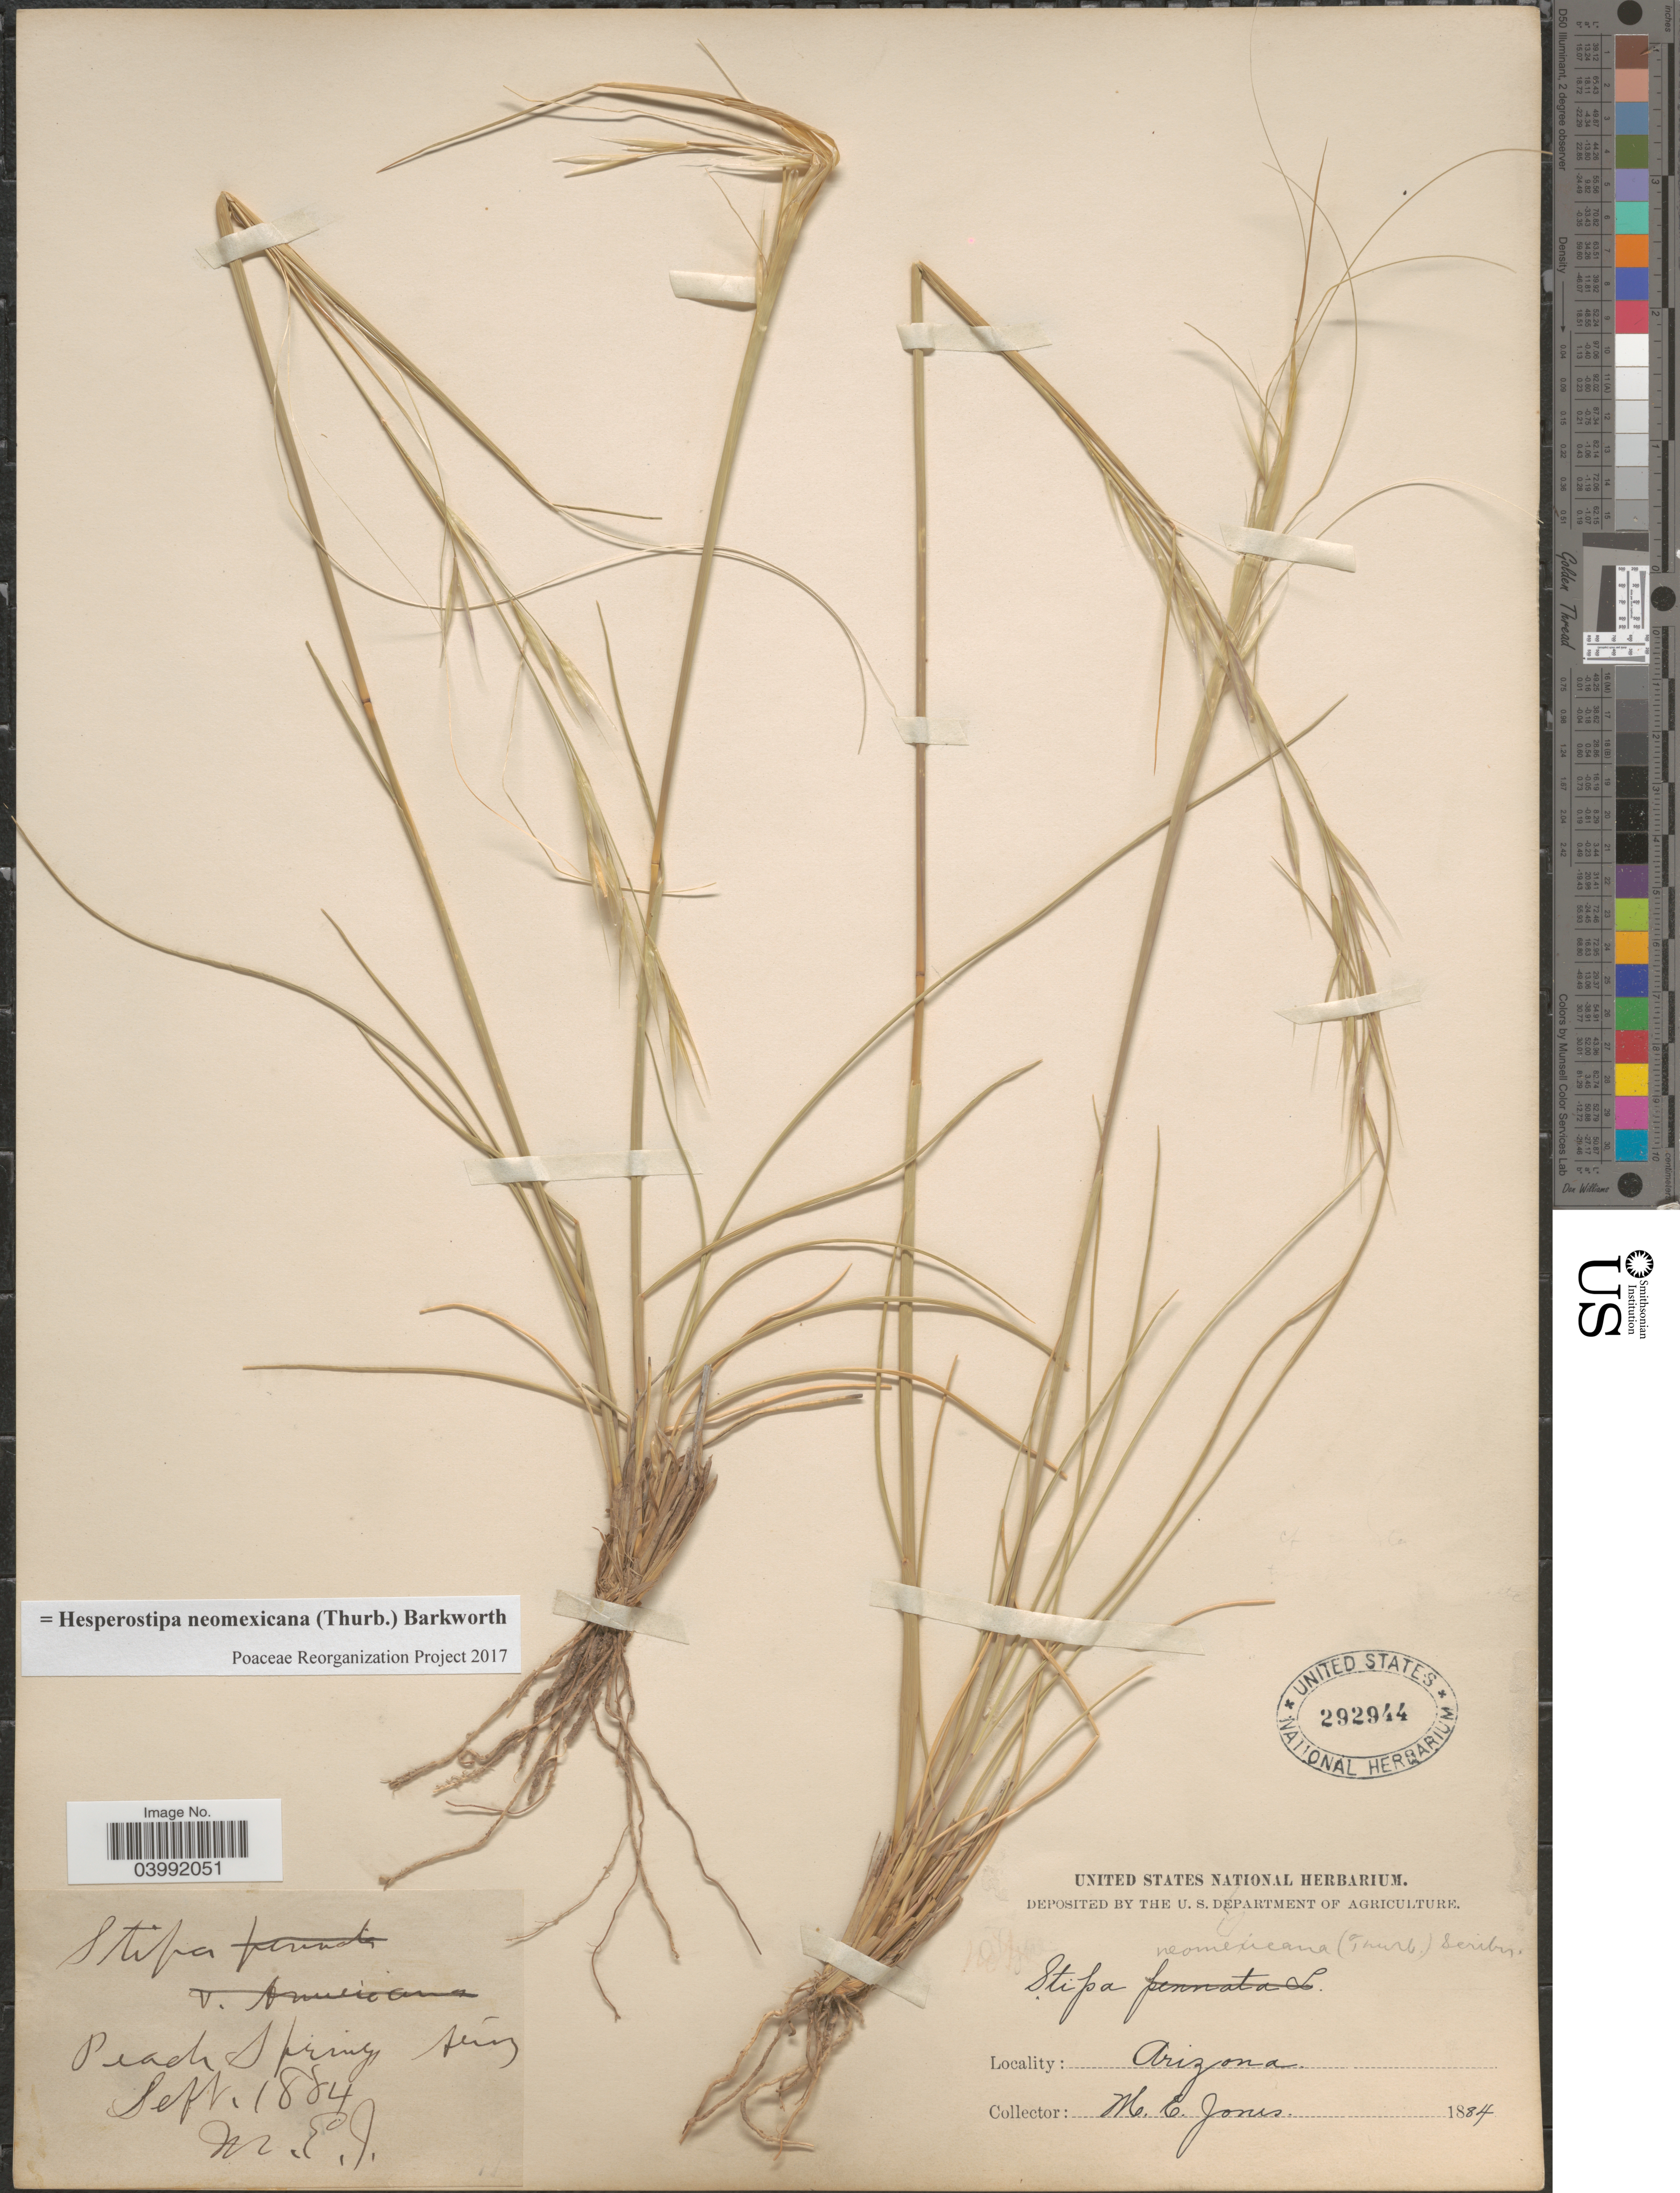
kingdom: Plantae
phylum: Tracheophyta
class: Liliopsida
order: Poales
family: Poaceae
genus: Hesperostipa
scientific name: Hesperostipa neomexicana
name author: (Thurb.) Barkworth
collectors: M. E. Jones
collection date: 1884-09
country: United States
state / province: Arizona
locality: Peach Springs.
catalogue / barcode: US 292944